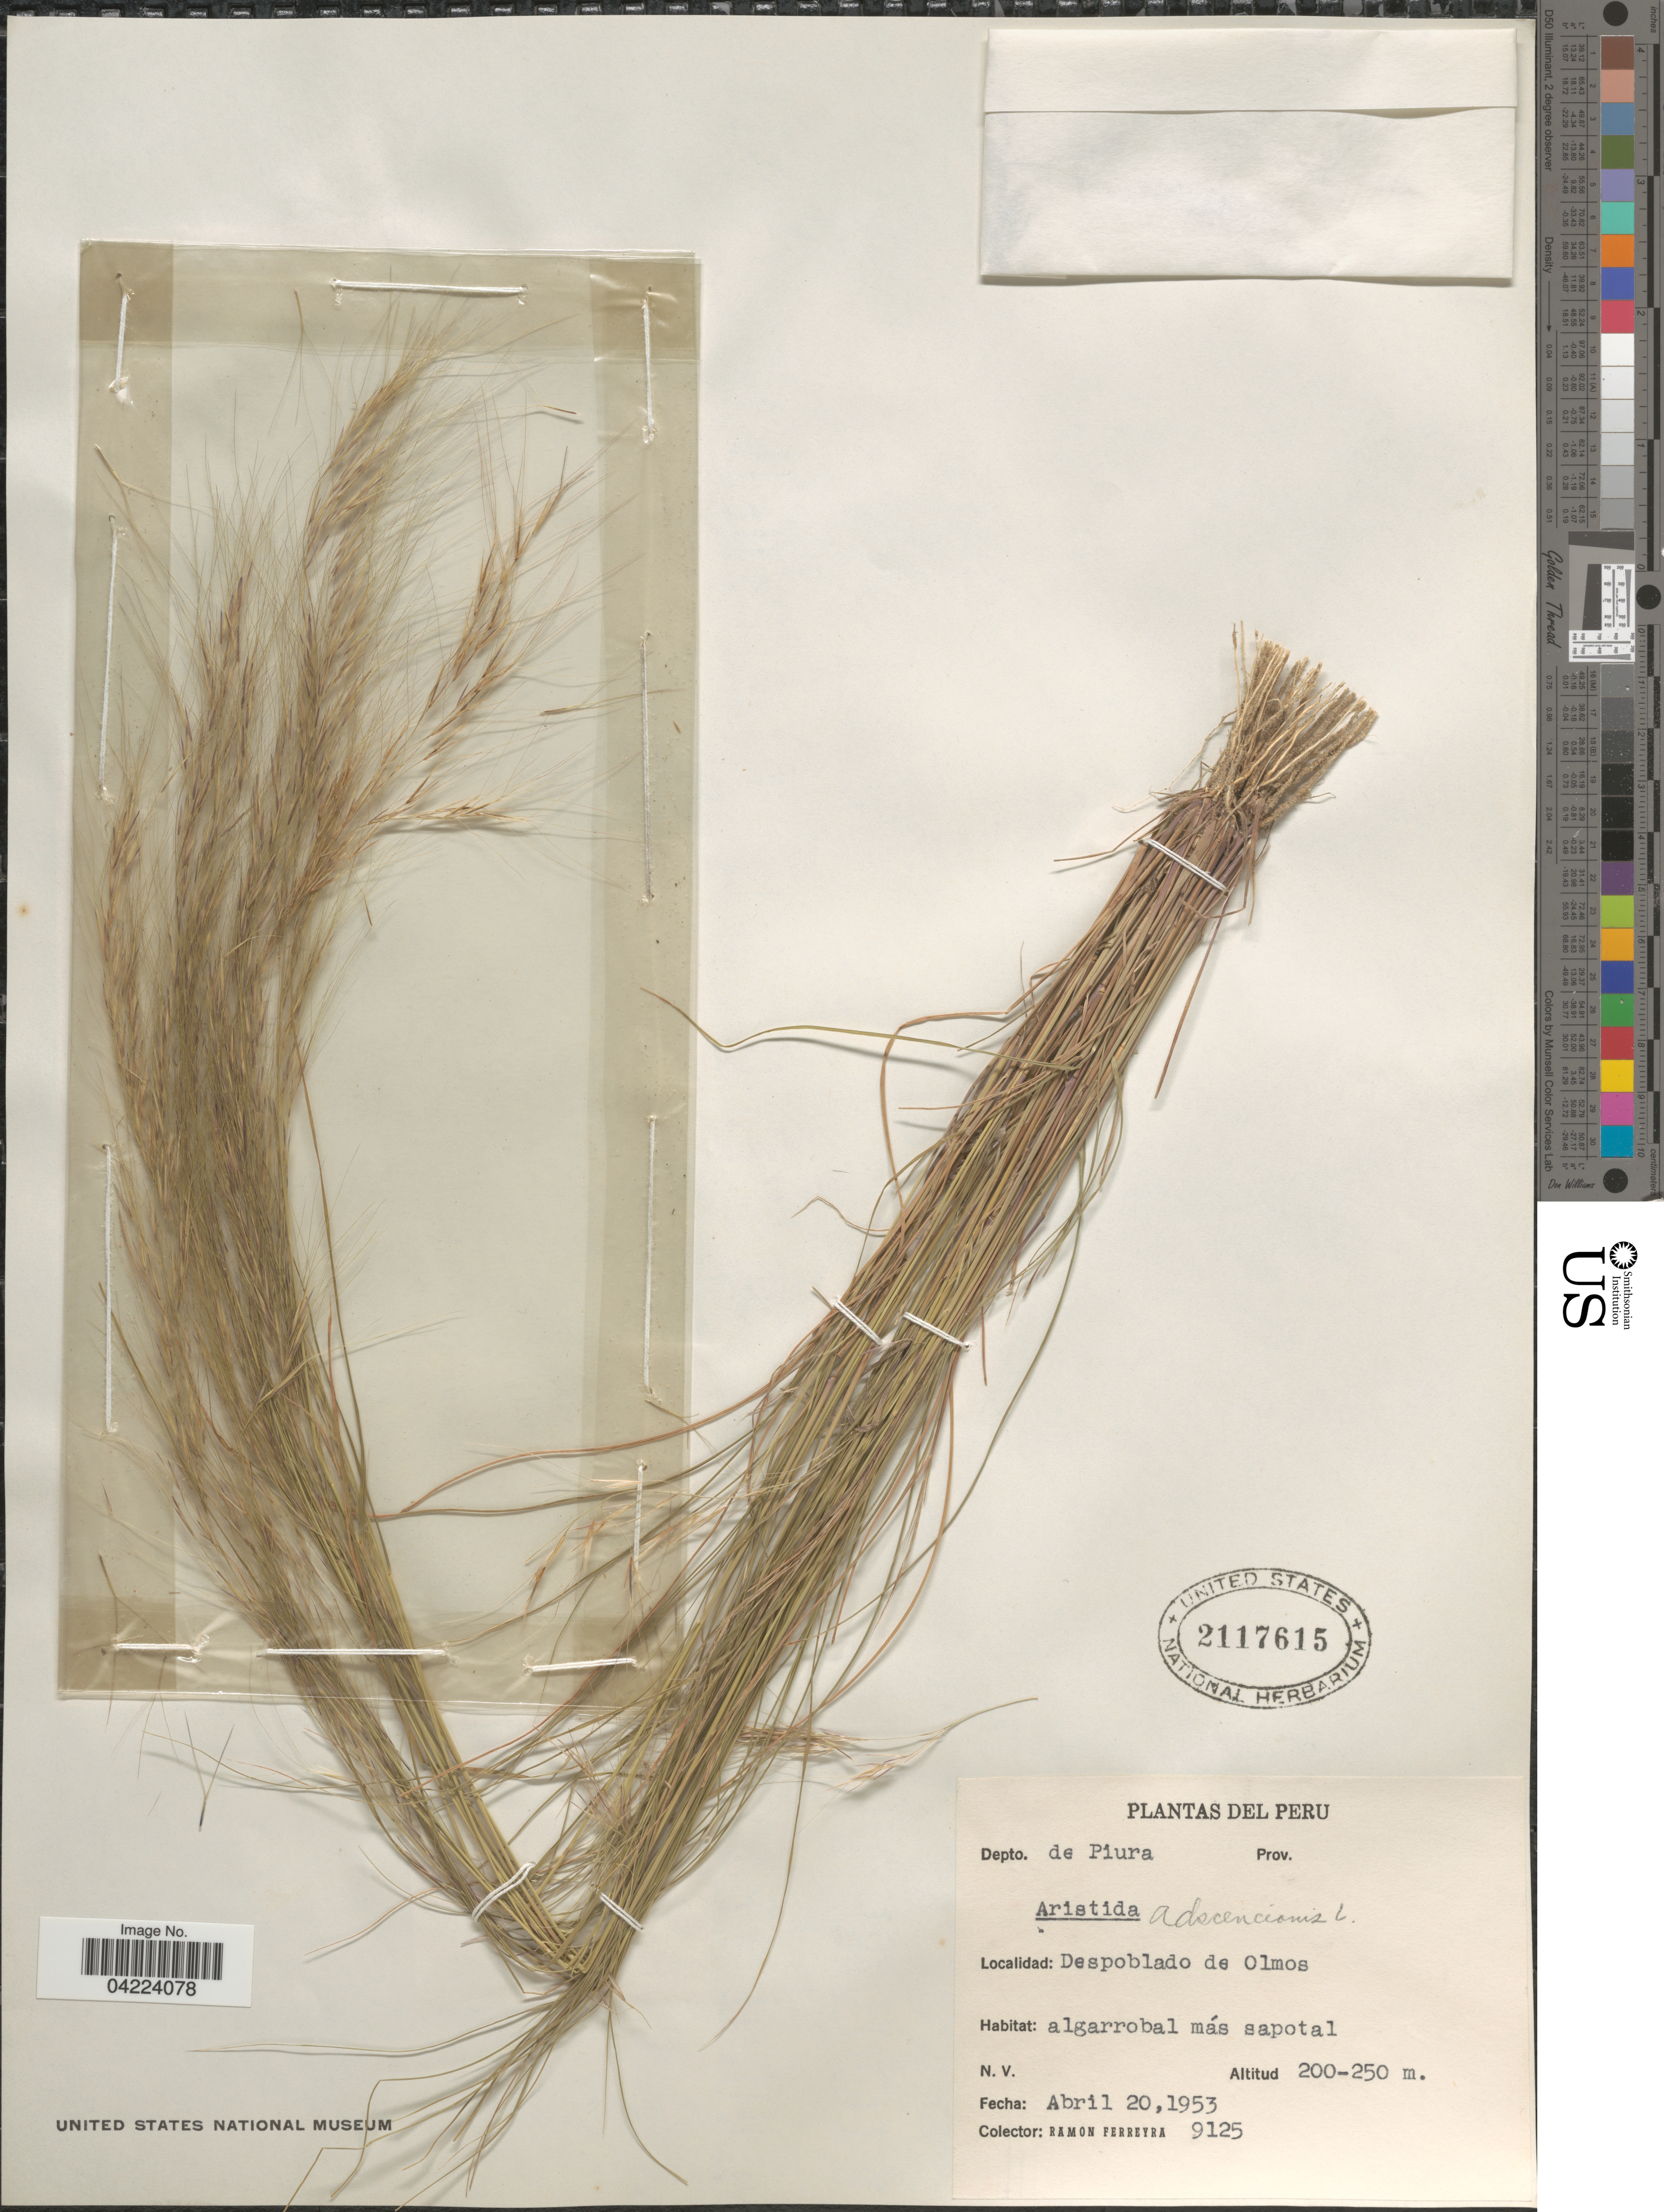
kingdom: Plantae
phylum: Tracheophyta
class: Liliopsida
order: Poales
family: Poaceae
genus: Aristida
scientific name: Aristida adscensionis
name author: L.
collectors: R. A. Ferreyra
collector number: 9125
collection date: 1953-04-20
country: Peru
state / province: Piura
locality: Depto. de Piura. Despoblado de Olmos.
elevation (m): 200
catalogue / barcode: US 2117615